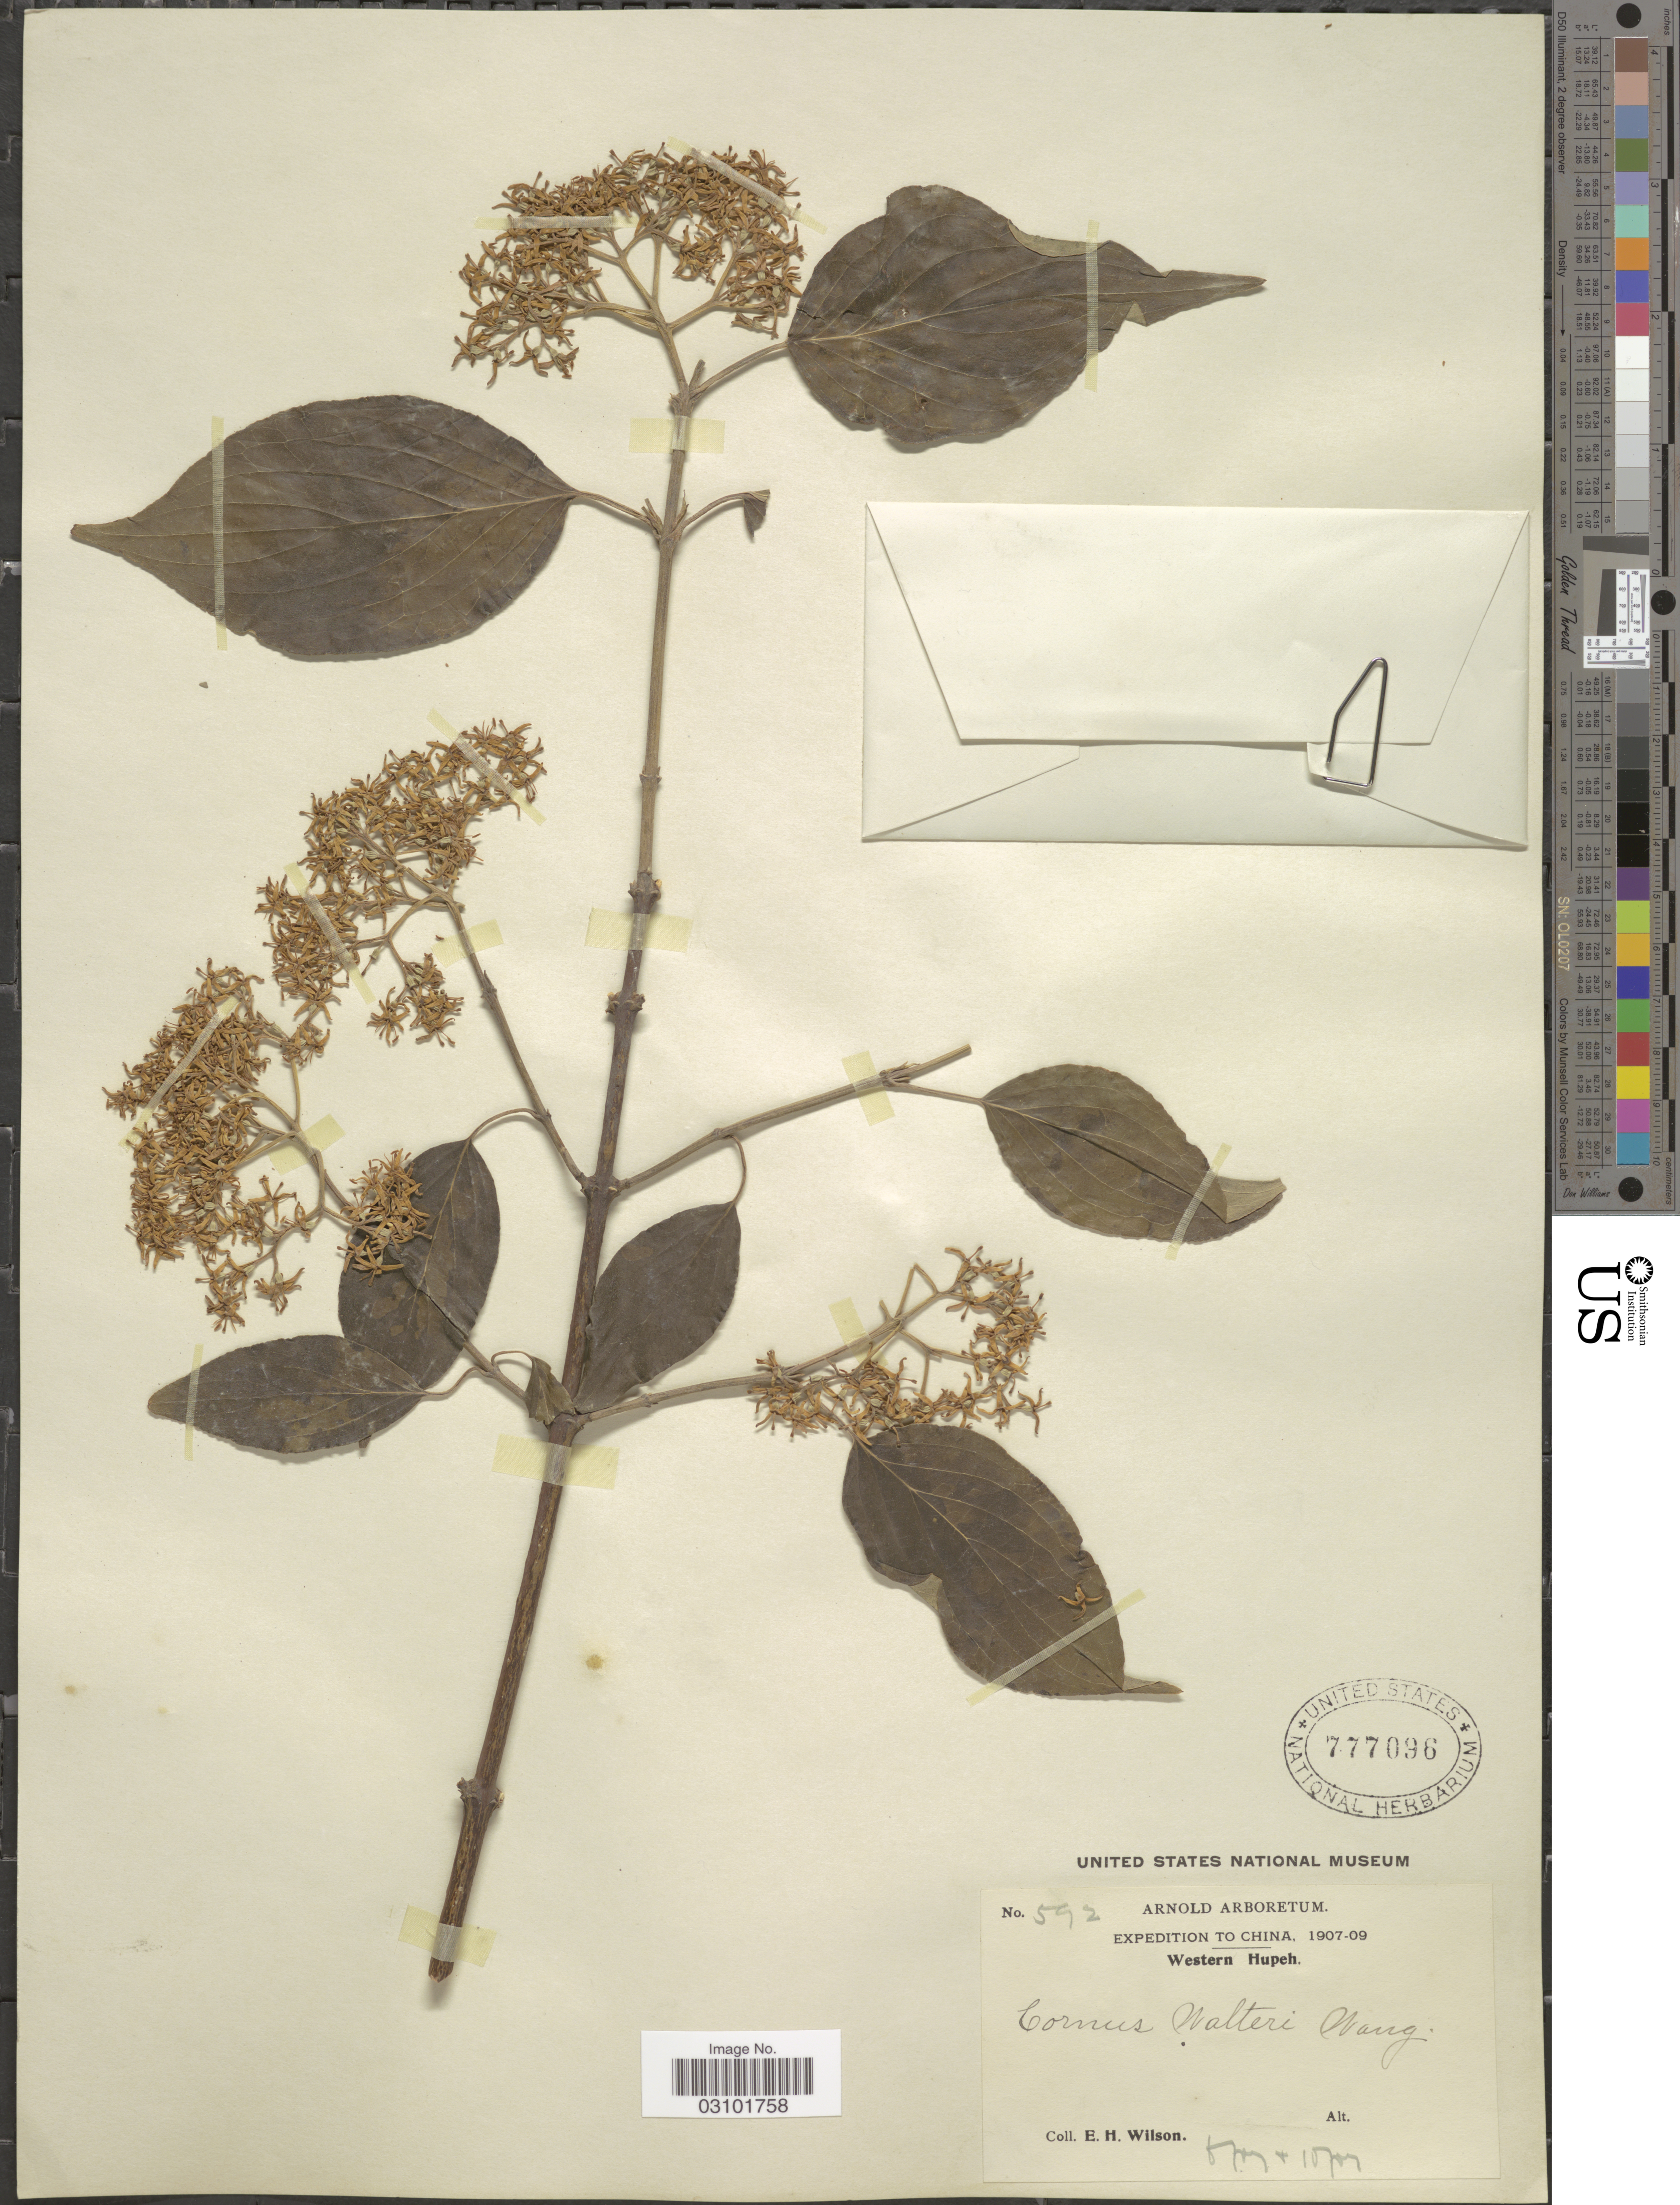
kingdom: Plantae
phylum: Tracheophyta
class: Magnoliopsida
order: Cornales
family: Cornaceae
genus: Cornus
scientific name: Cornus walteri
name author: Wangerin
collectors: E. Wilson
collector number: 592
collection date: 1907-06/1907-10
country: China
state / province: Hubei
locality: Western Hupeh.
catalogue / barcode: US 777096